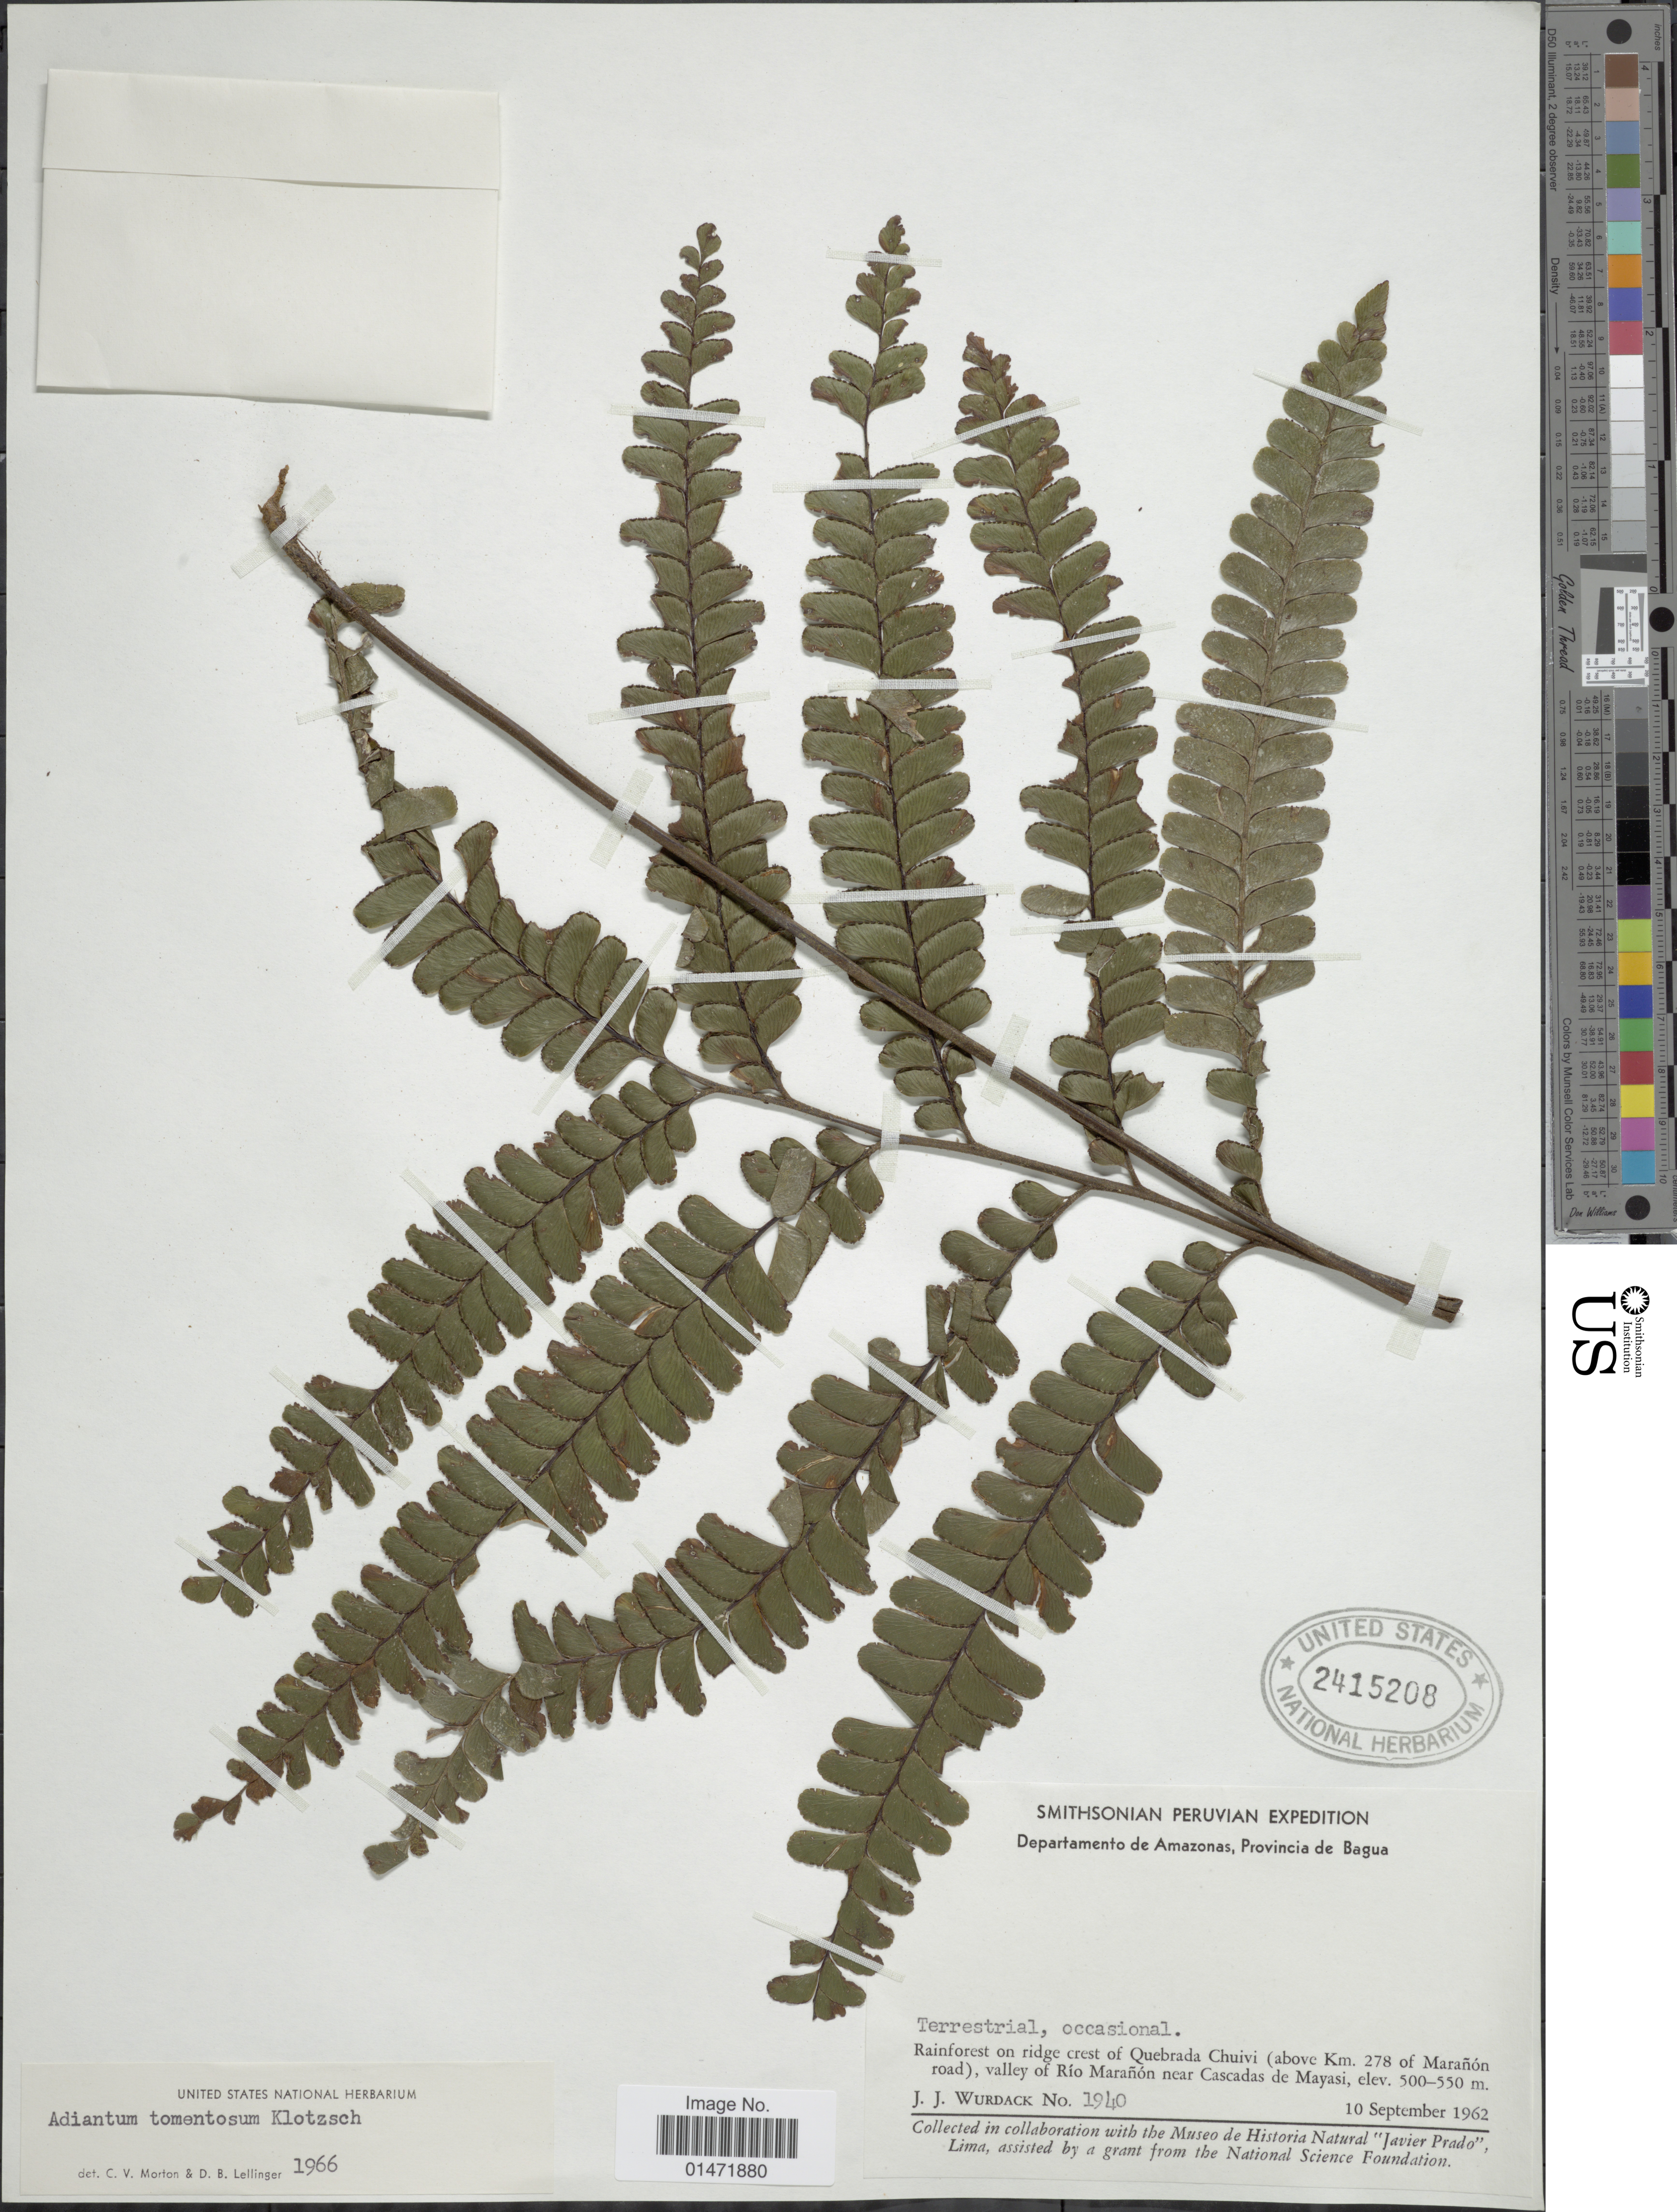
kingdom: Plantae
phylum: Tracheophyta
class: Polypodiopsida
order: Polypodiales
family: Pteridaceae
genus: Adiantum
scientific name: Adiantum tomentosum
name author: Klotzsch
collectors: J. J. Wurdack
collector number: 1940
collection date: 1962-09-10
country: Peru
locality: Departamento de Amazonas, Provincia de Bagua. Rainforest on ridge crest of Quebrada Chuivi (above Km. 278 of Marañón road), valley of Río Marañón near Cascadas de Mayasi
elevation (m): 500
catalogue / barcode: US 2415208